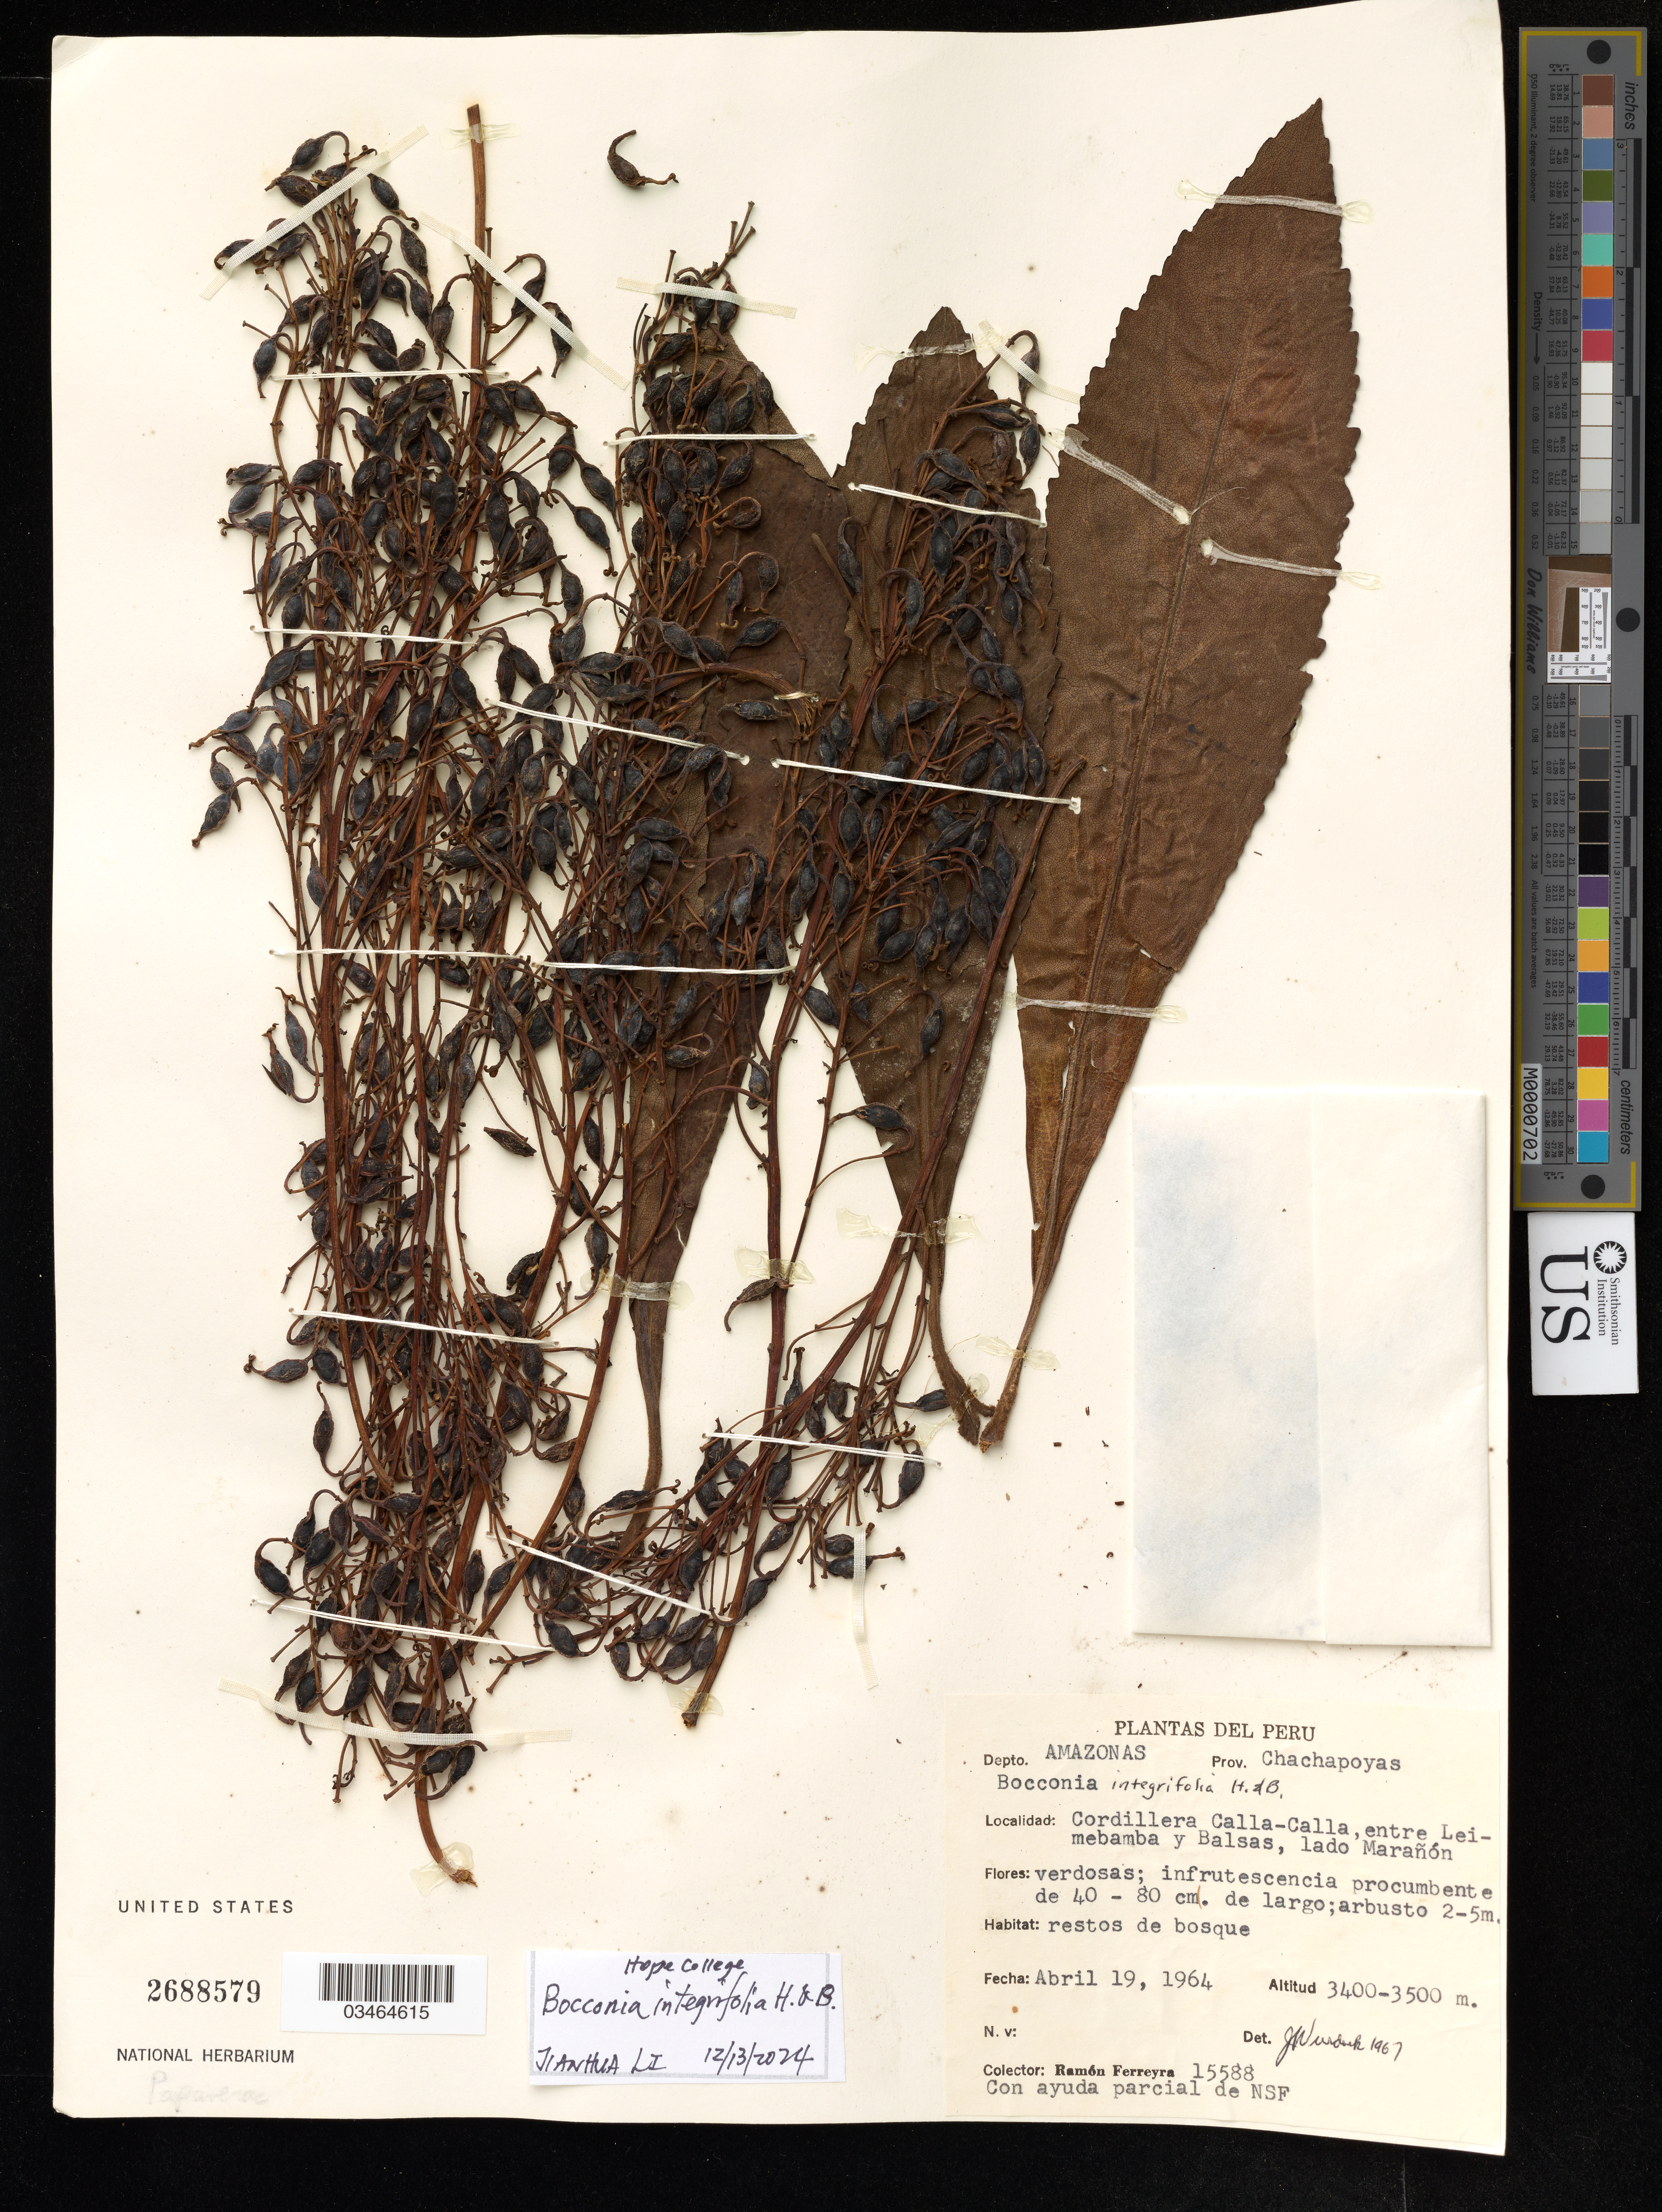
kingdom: Plantae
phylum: Tracheophyta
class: Magnoliopsida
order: Ranunculales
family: Papaveraceae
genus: Bocconia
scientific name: Bocconia integrifolia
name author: Bonpl.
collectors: R. Ferreyra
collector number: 15588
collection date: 1964-04-19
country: Peru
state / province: Amazonas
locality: Chachapoyas, Cordillera Calla-Calla, entre Leimebamba y Balsas, lado Marañón.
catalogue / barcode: US 2688579